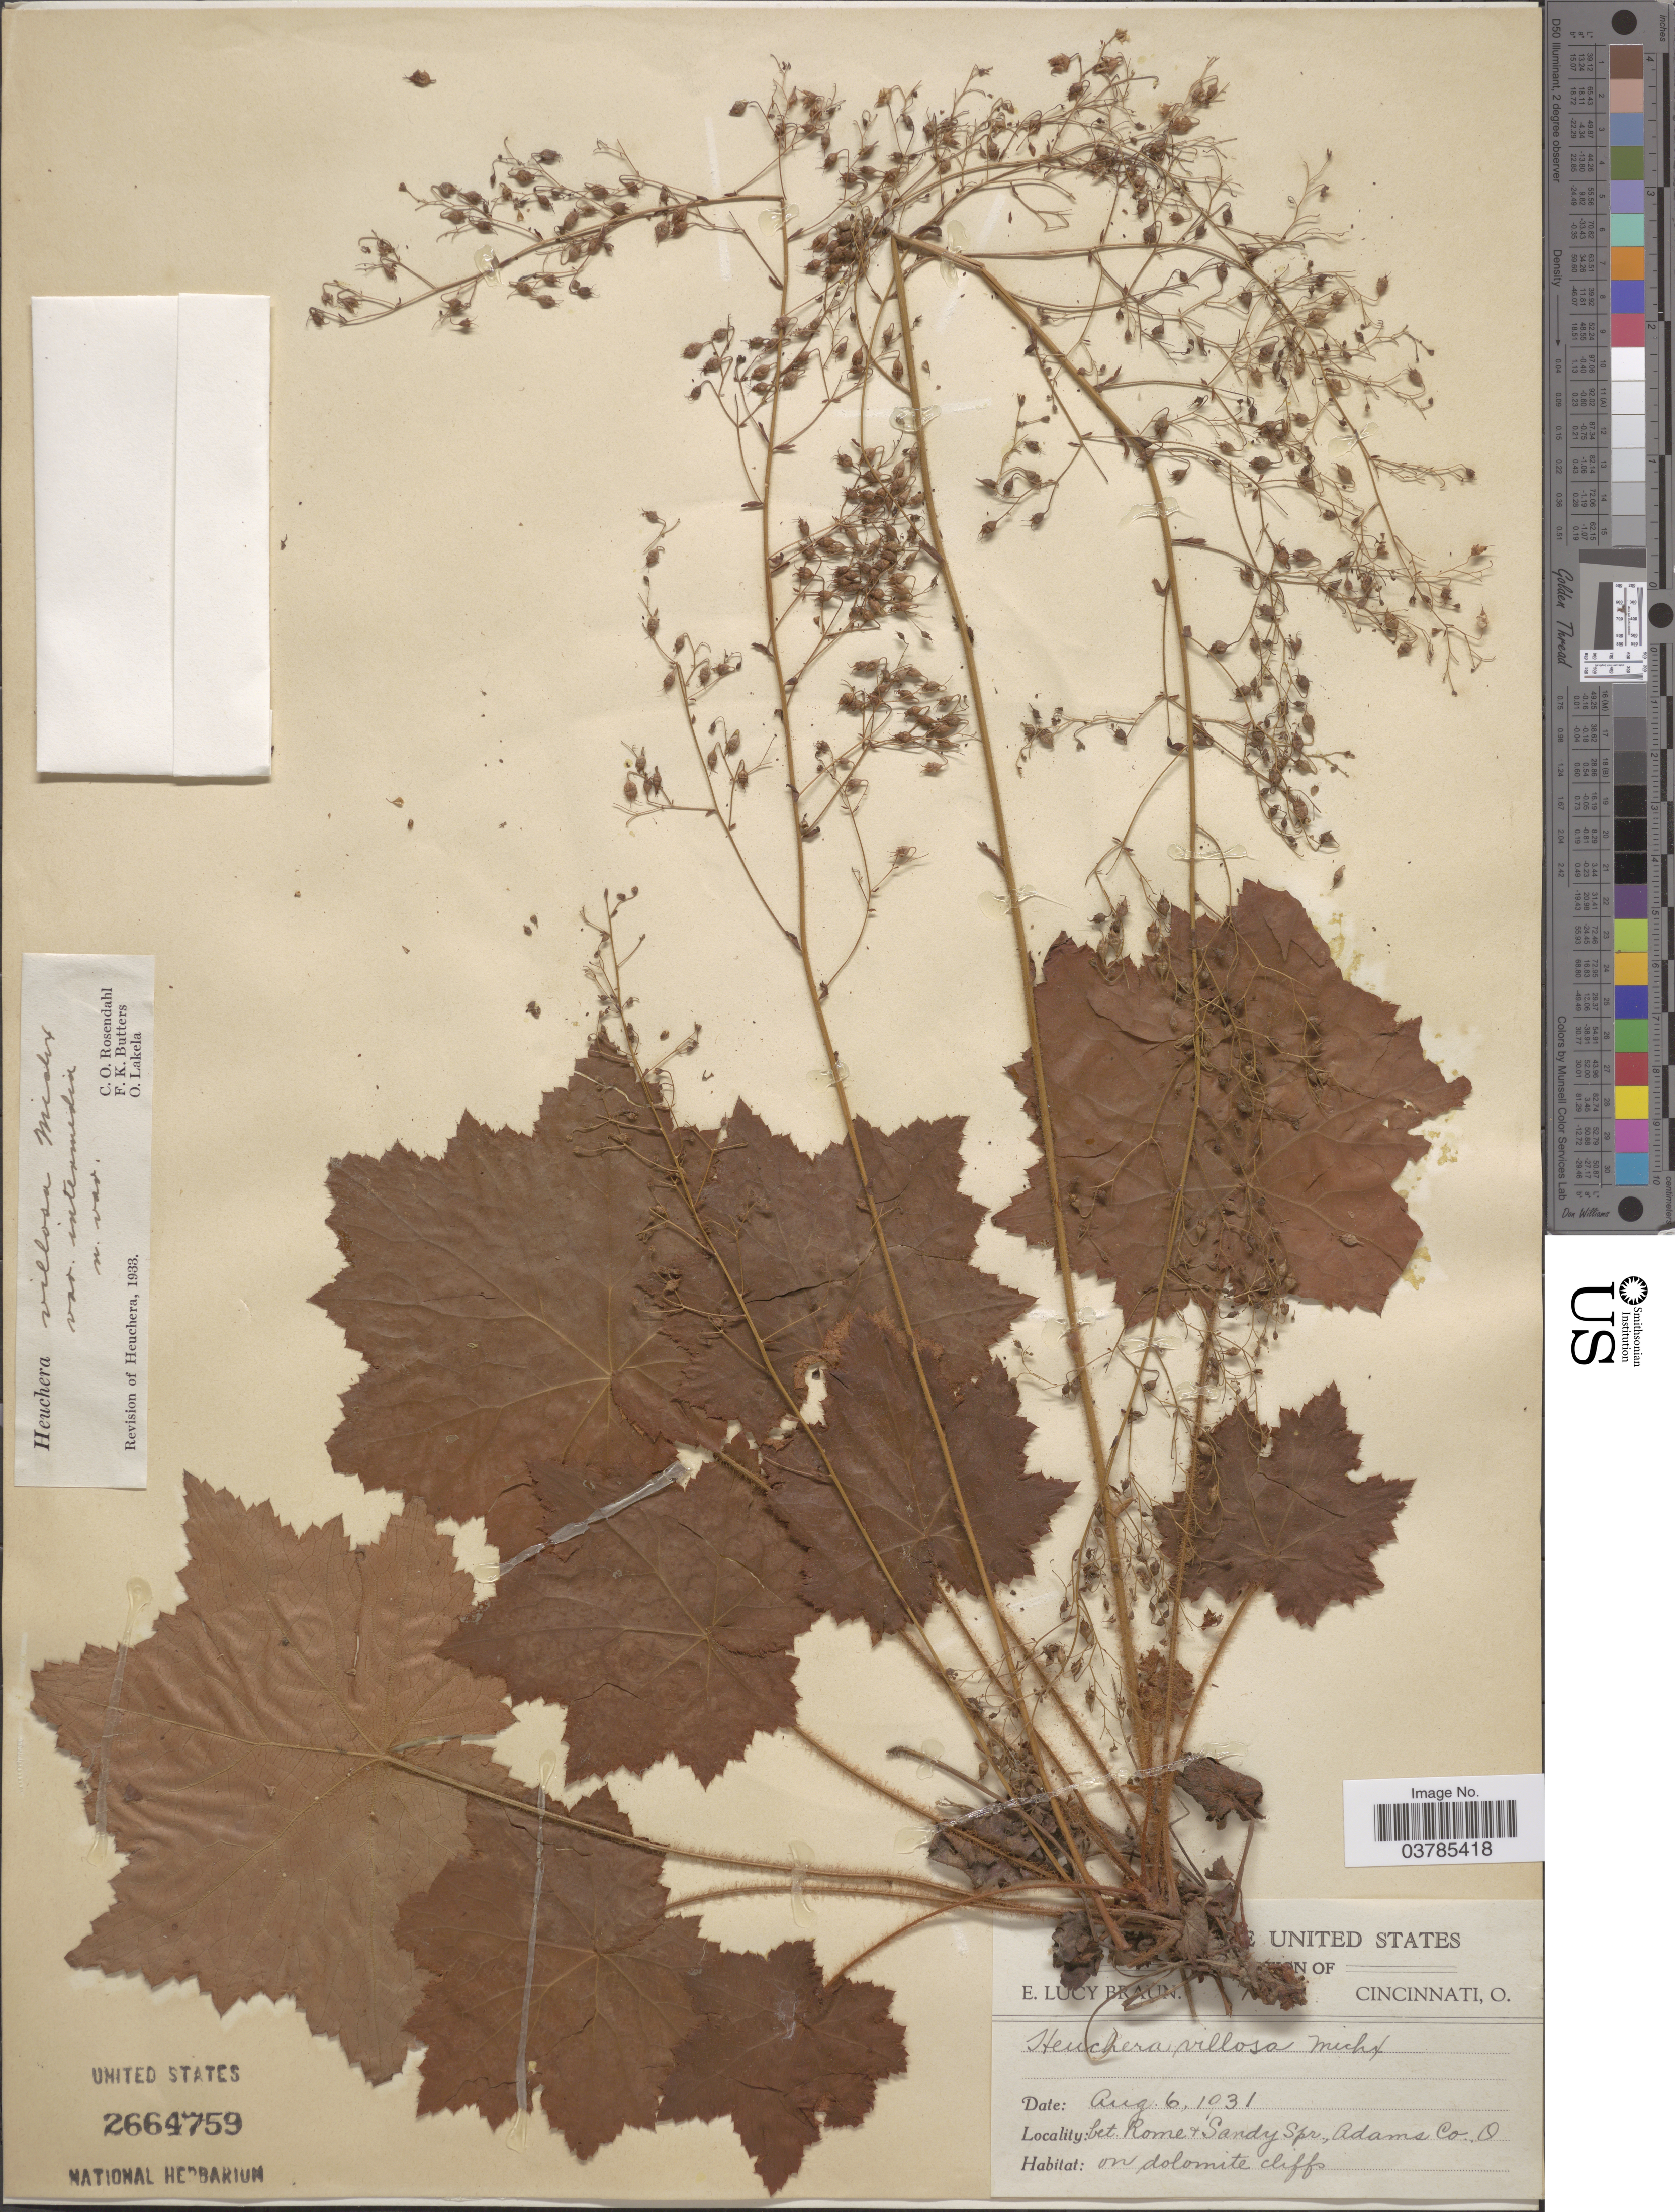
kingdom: Plantae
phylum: Tracheophyta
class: Magnoliopsida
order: Saxifragales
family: Saxifragaceae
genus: Heuchera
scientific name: Heuchera villosa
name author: Michx.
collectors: E. L. Braun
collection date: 1931-08-06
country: United States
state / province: Ohio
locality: Bet. Rome & Sandy Spr., Adams Co.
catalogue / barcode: US 2664759